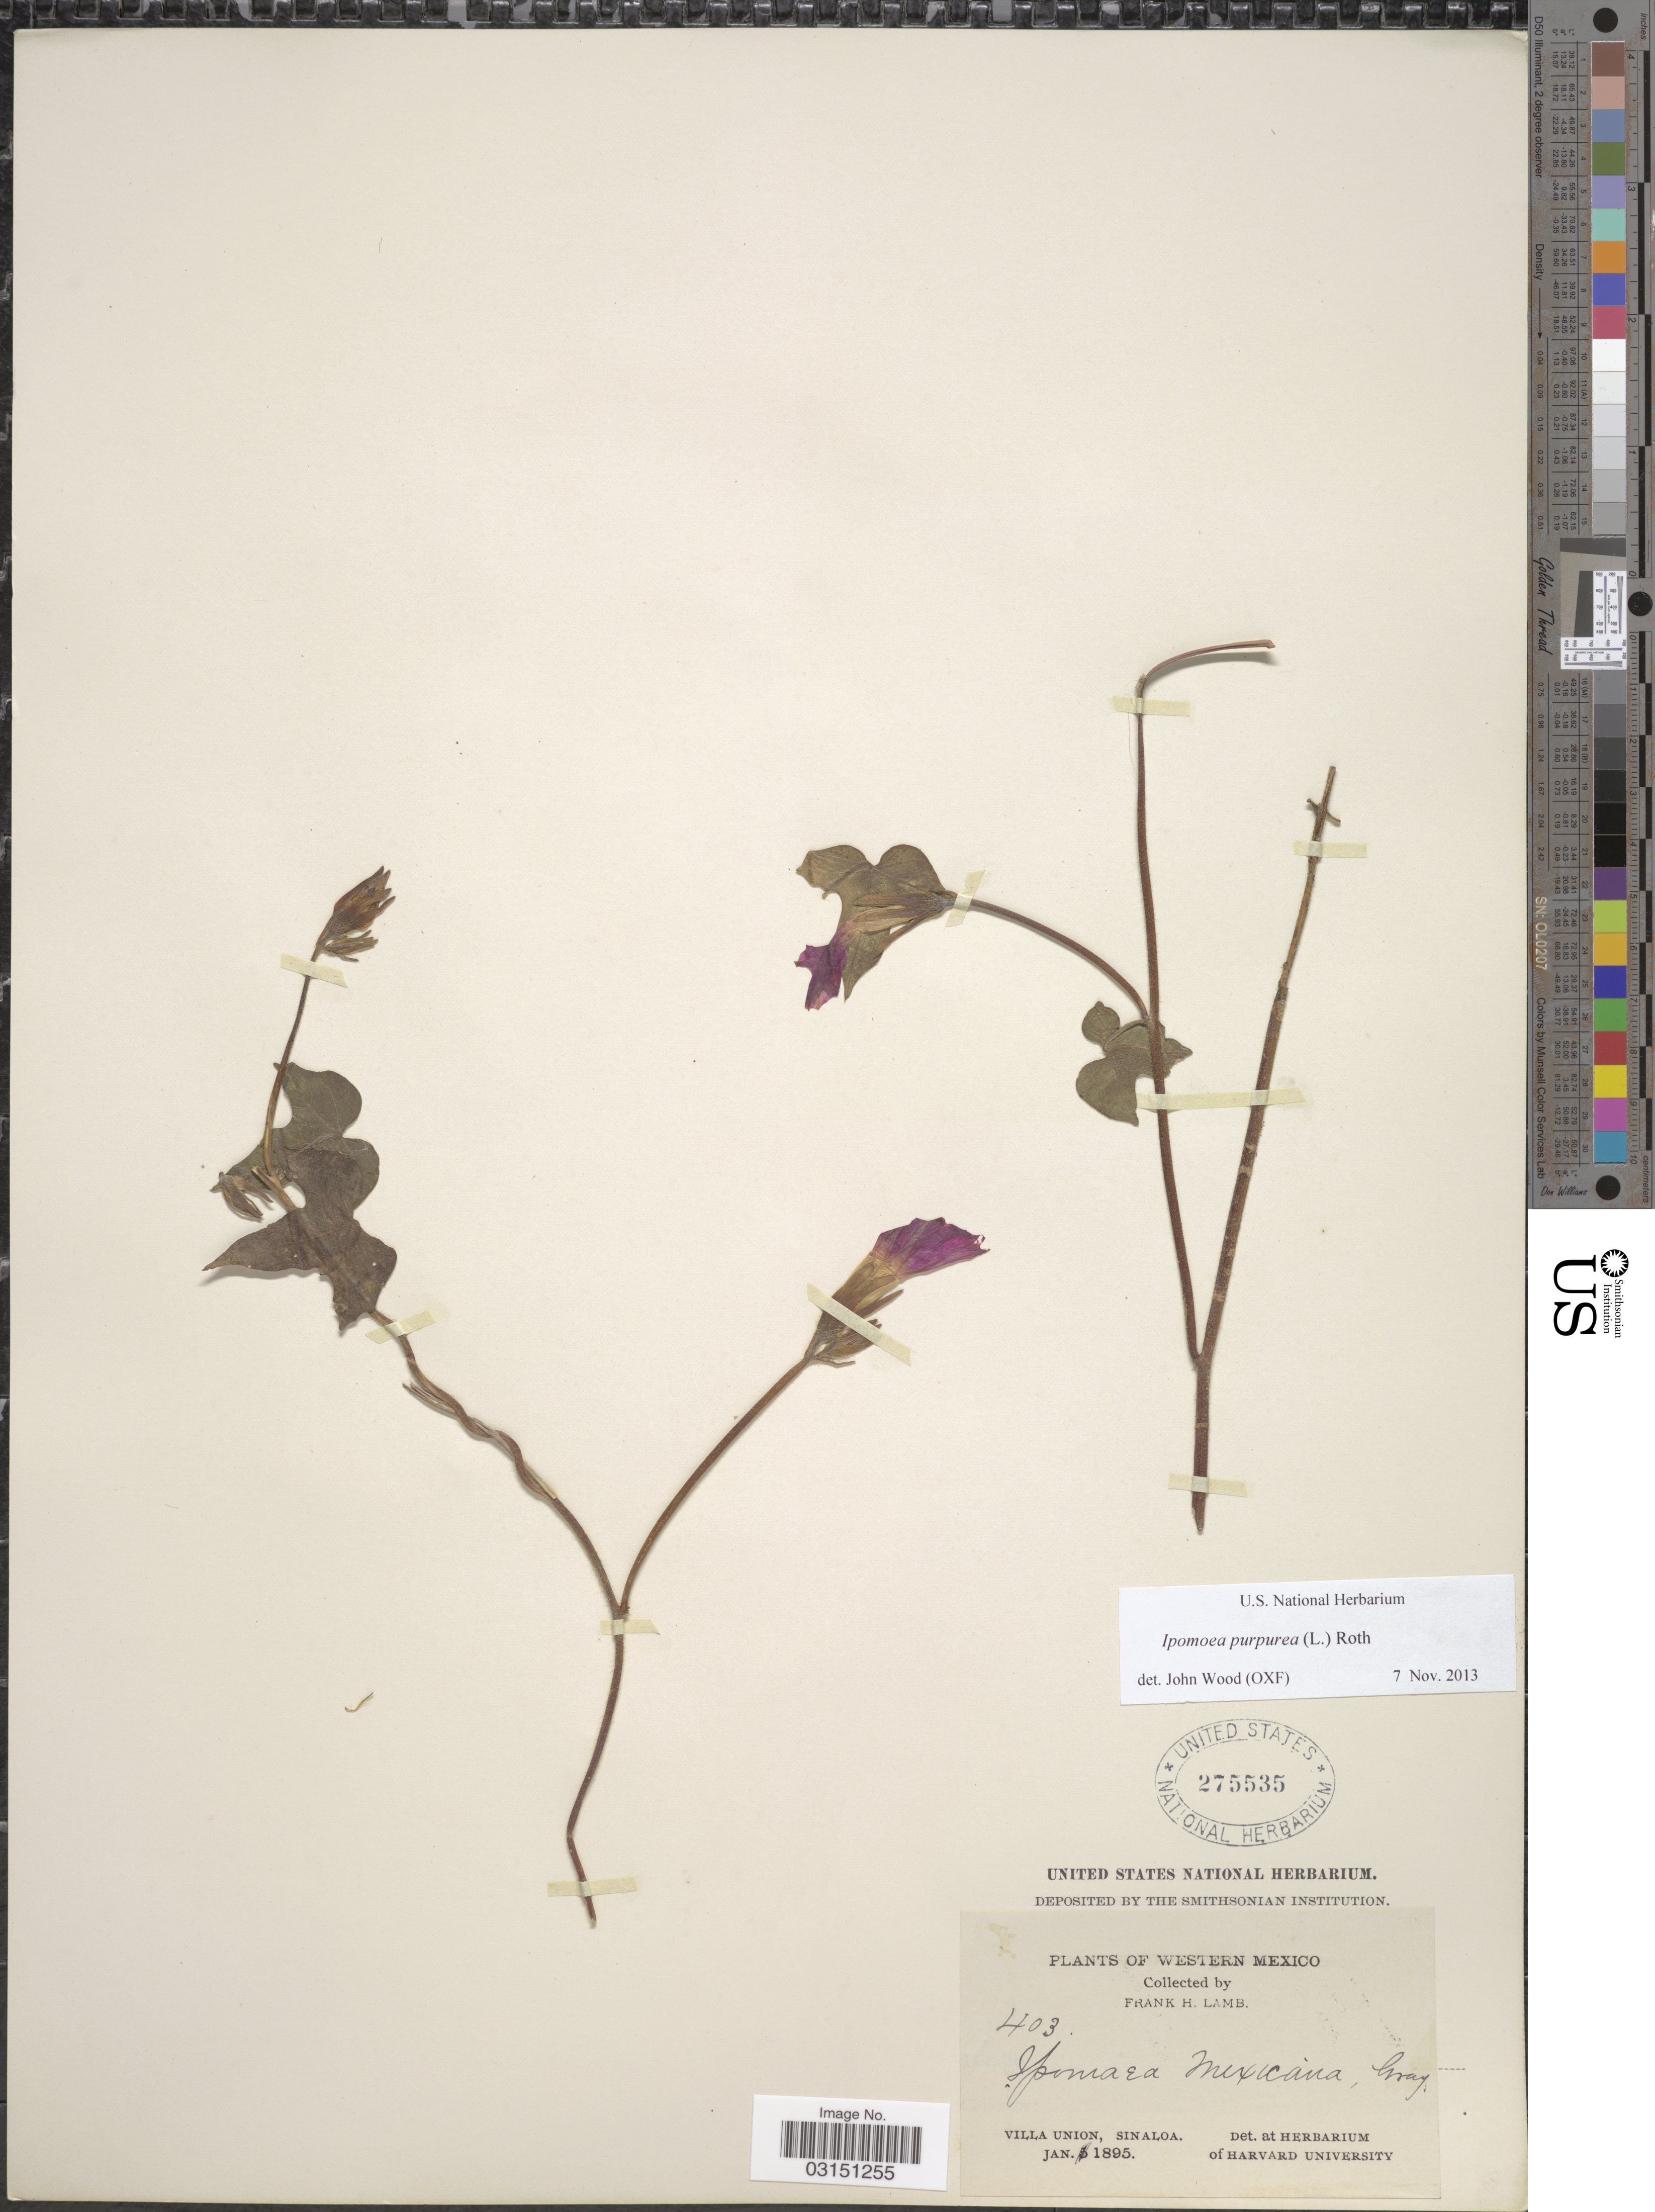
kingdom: Plantae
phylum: Tracheophyta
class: Magnoliopsida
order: Solanales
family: Convolvulaceae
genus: Ipomoea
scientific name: Ipomoea purpurea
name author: (L.) Roth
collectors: F. H. Lamb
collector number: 403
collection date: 1895-01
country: Mexico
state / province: Sinaloa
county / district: Mazatlán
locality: Villa Unión.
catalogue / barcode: US 275535